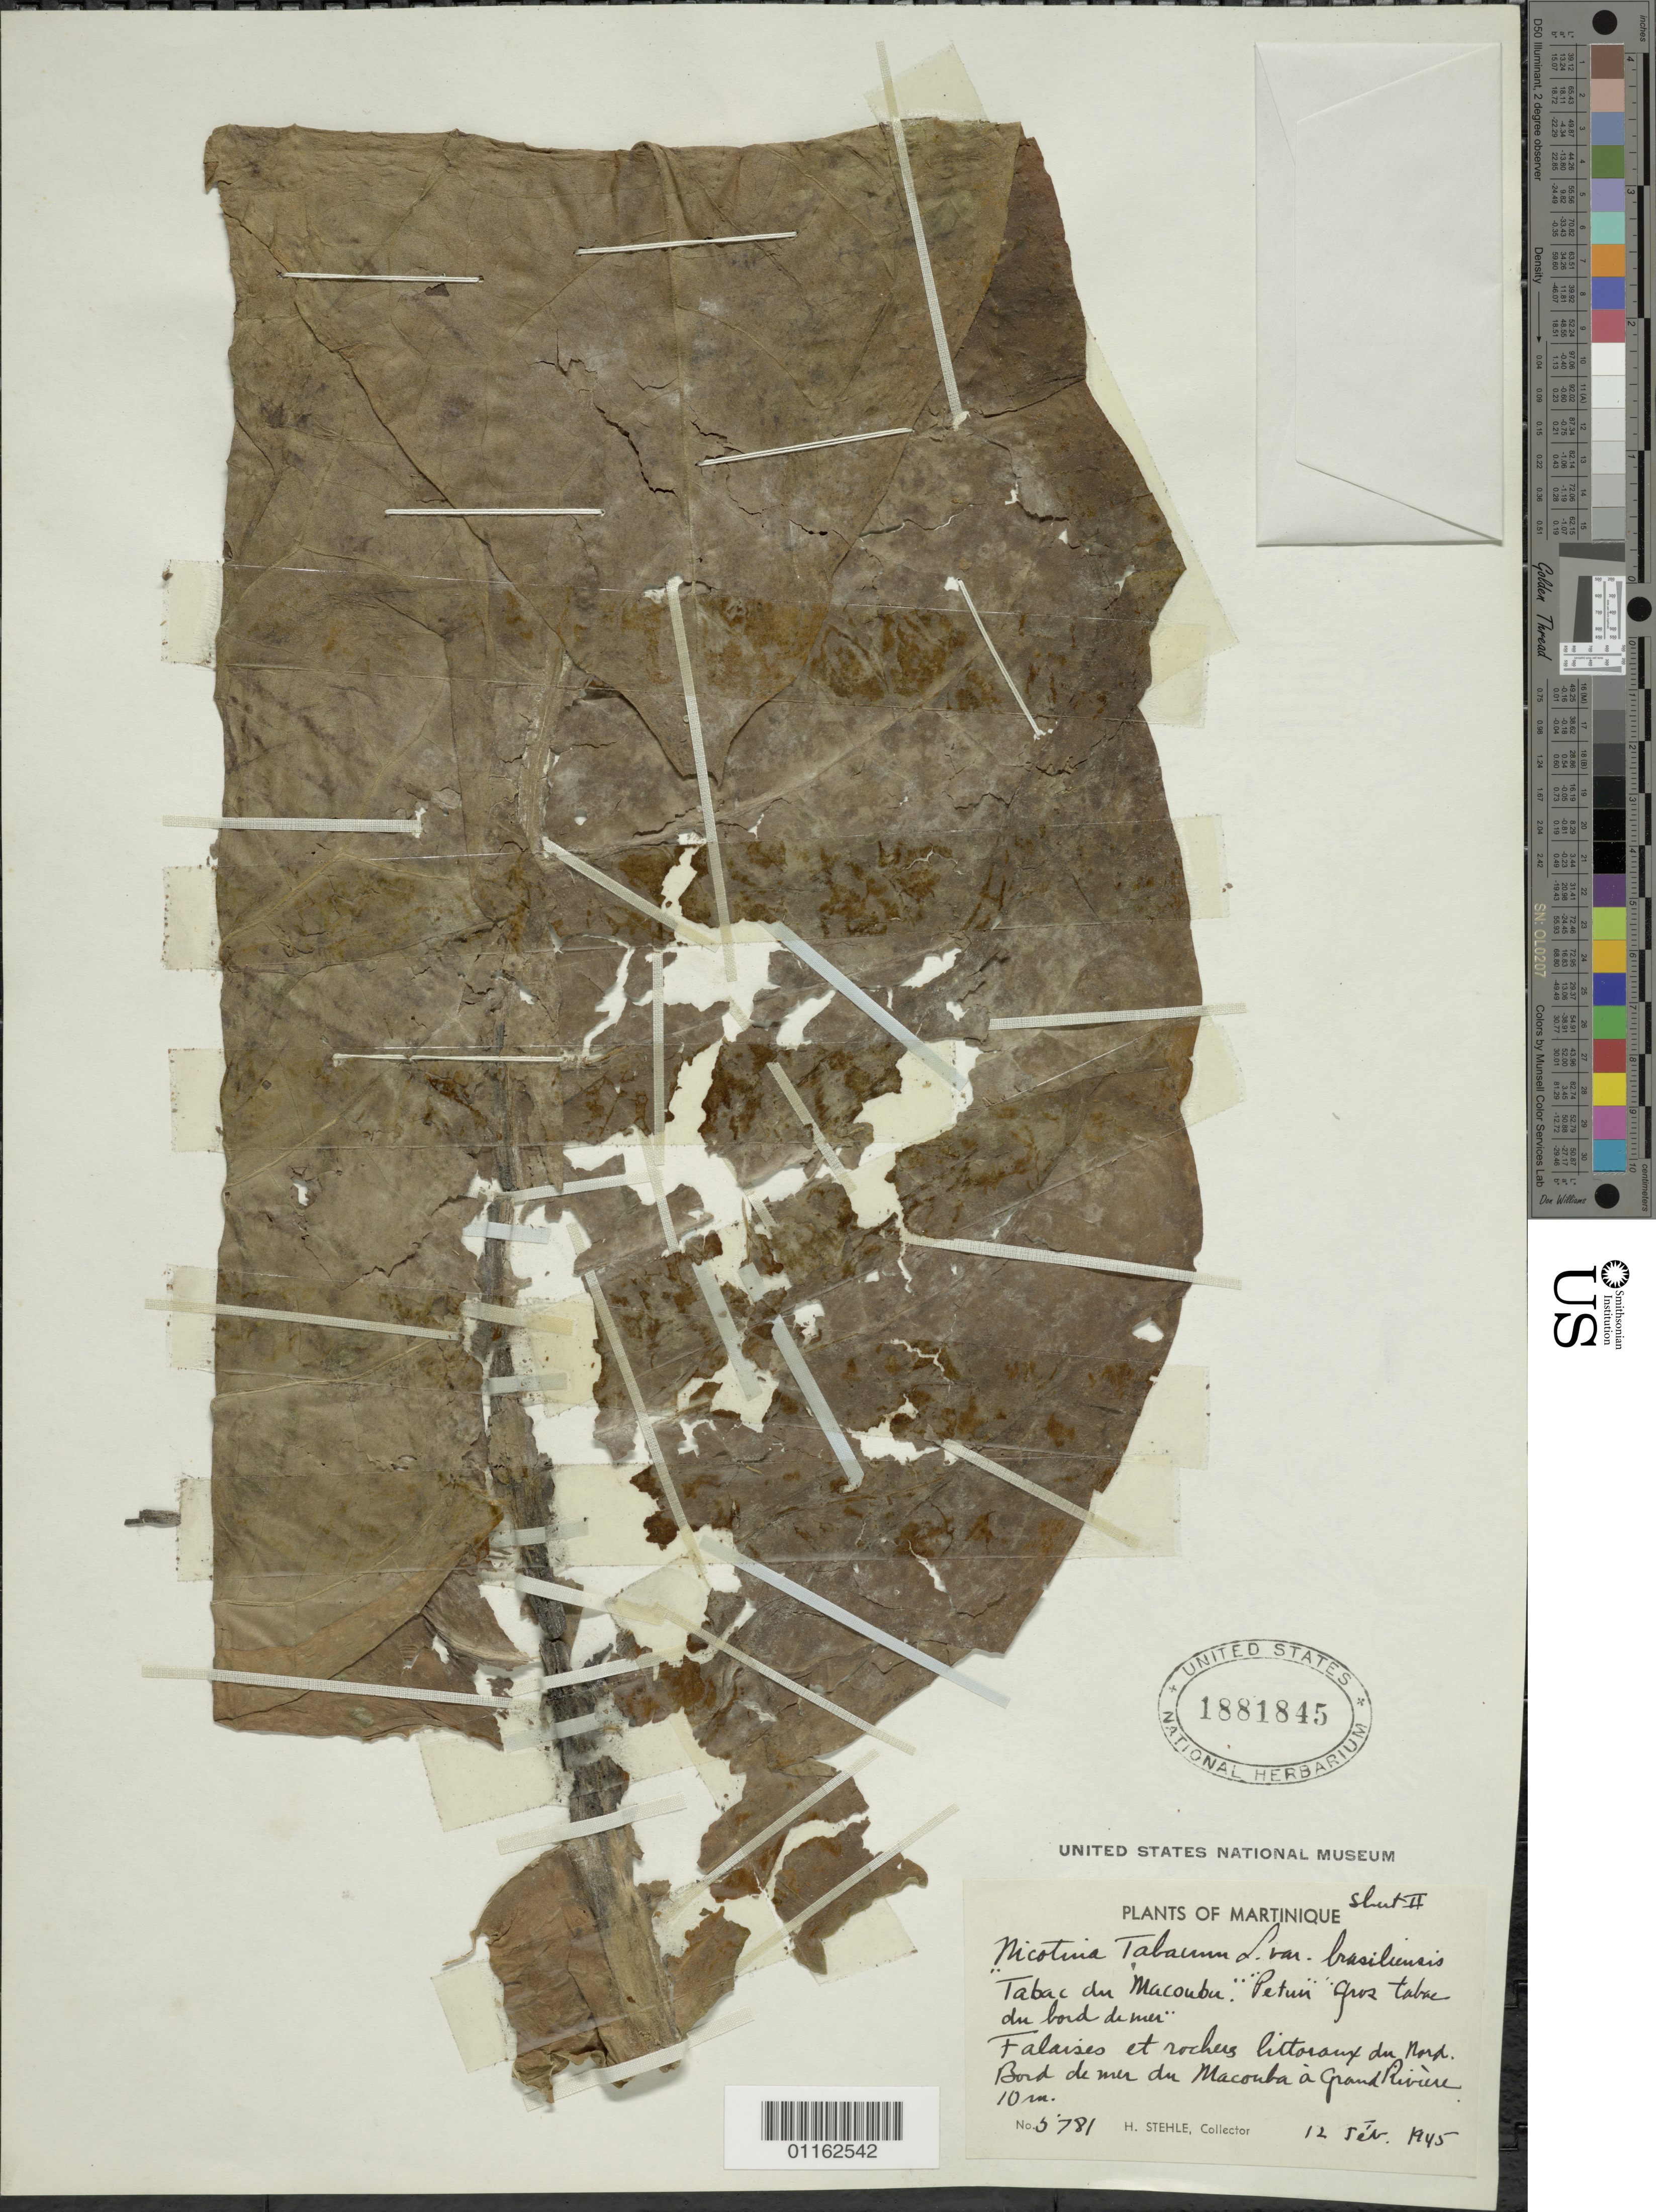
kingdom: Plantae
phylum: Tracheophyta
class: Magnoliopsida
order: Solanales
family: Solanaceae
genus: Nicotiana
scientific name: Nicotiana tabacum var. brasiliensis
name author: Comes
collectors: H. Stehlé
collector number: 5781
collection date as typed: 12 Feb 1945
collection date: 1945-02-12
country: Martinique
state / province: Fort-de-France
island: Martinique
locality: Macouba by the sea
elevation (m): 10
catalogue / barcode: US 1881845